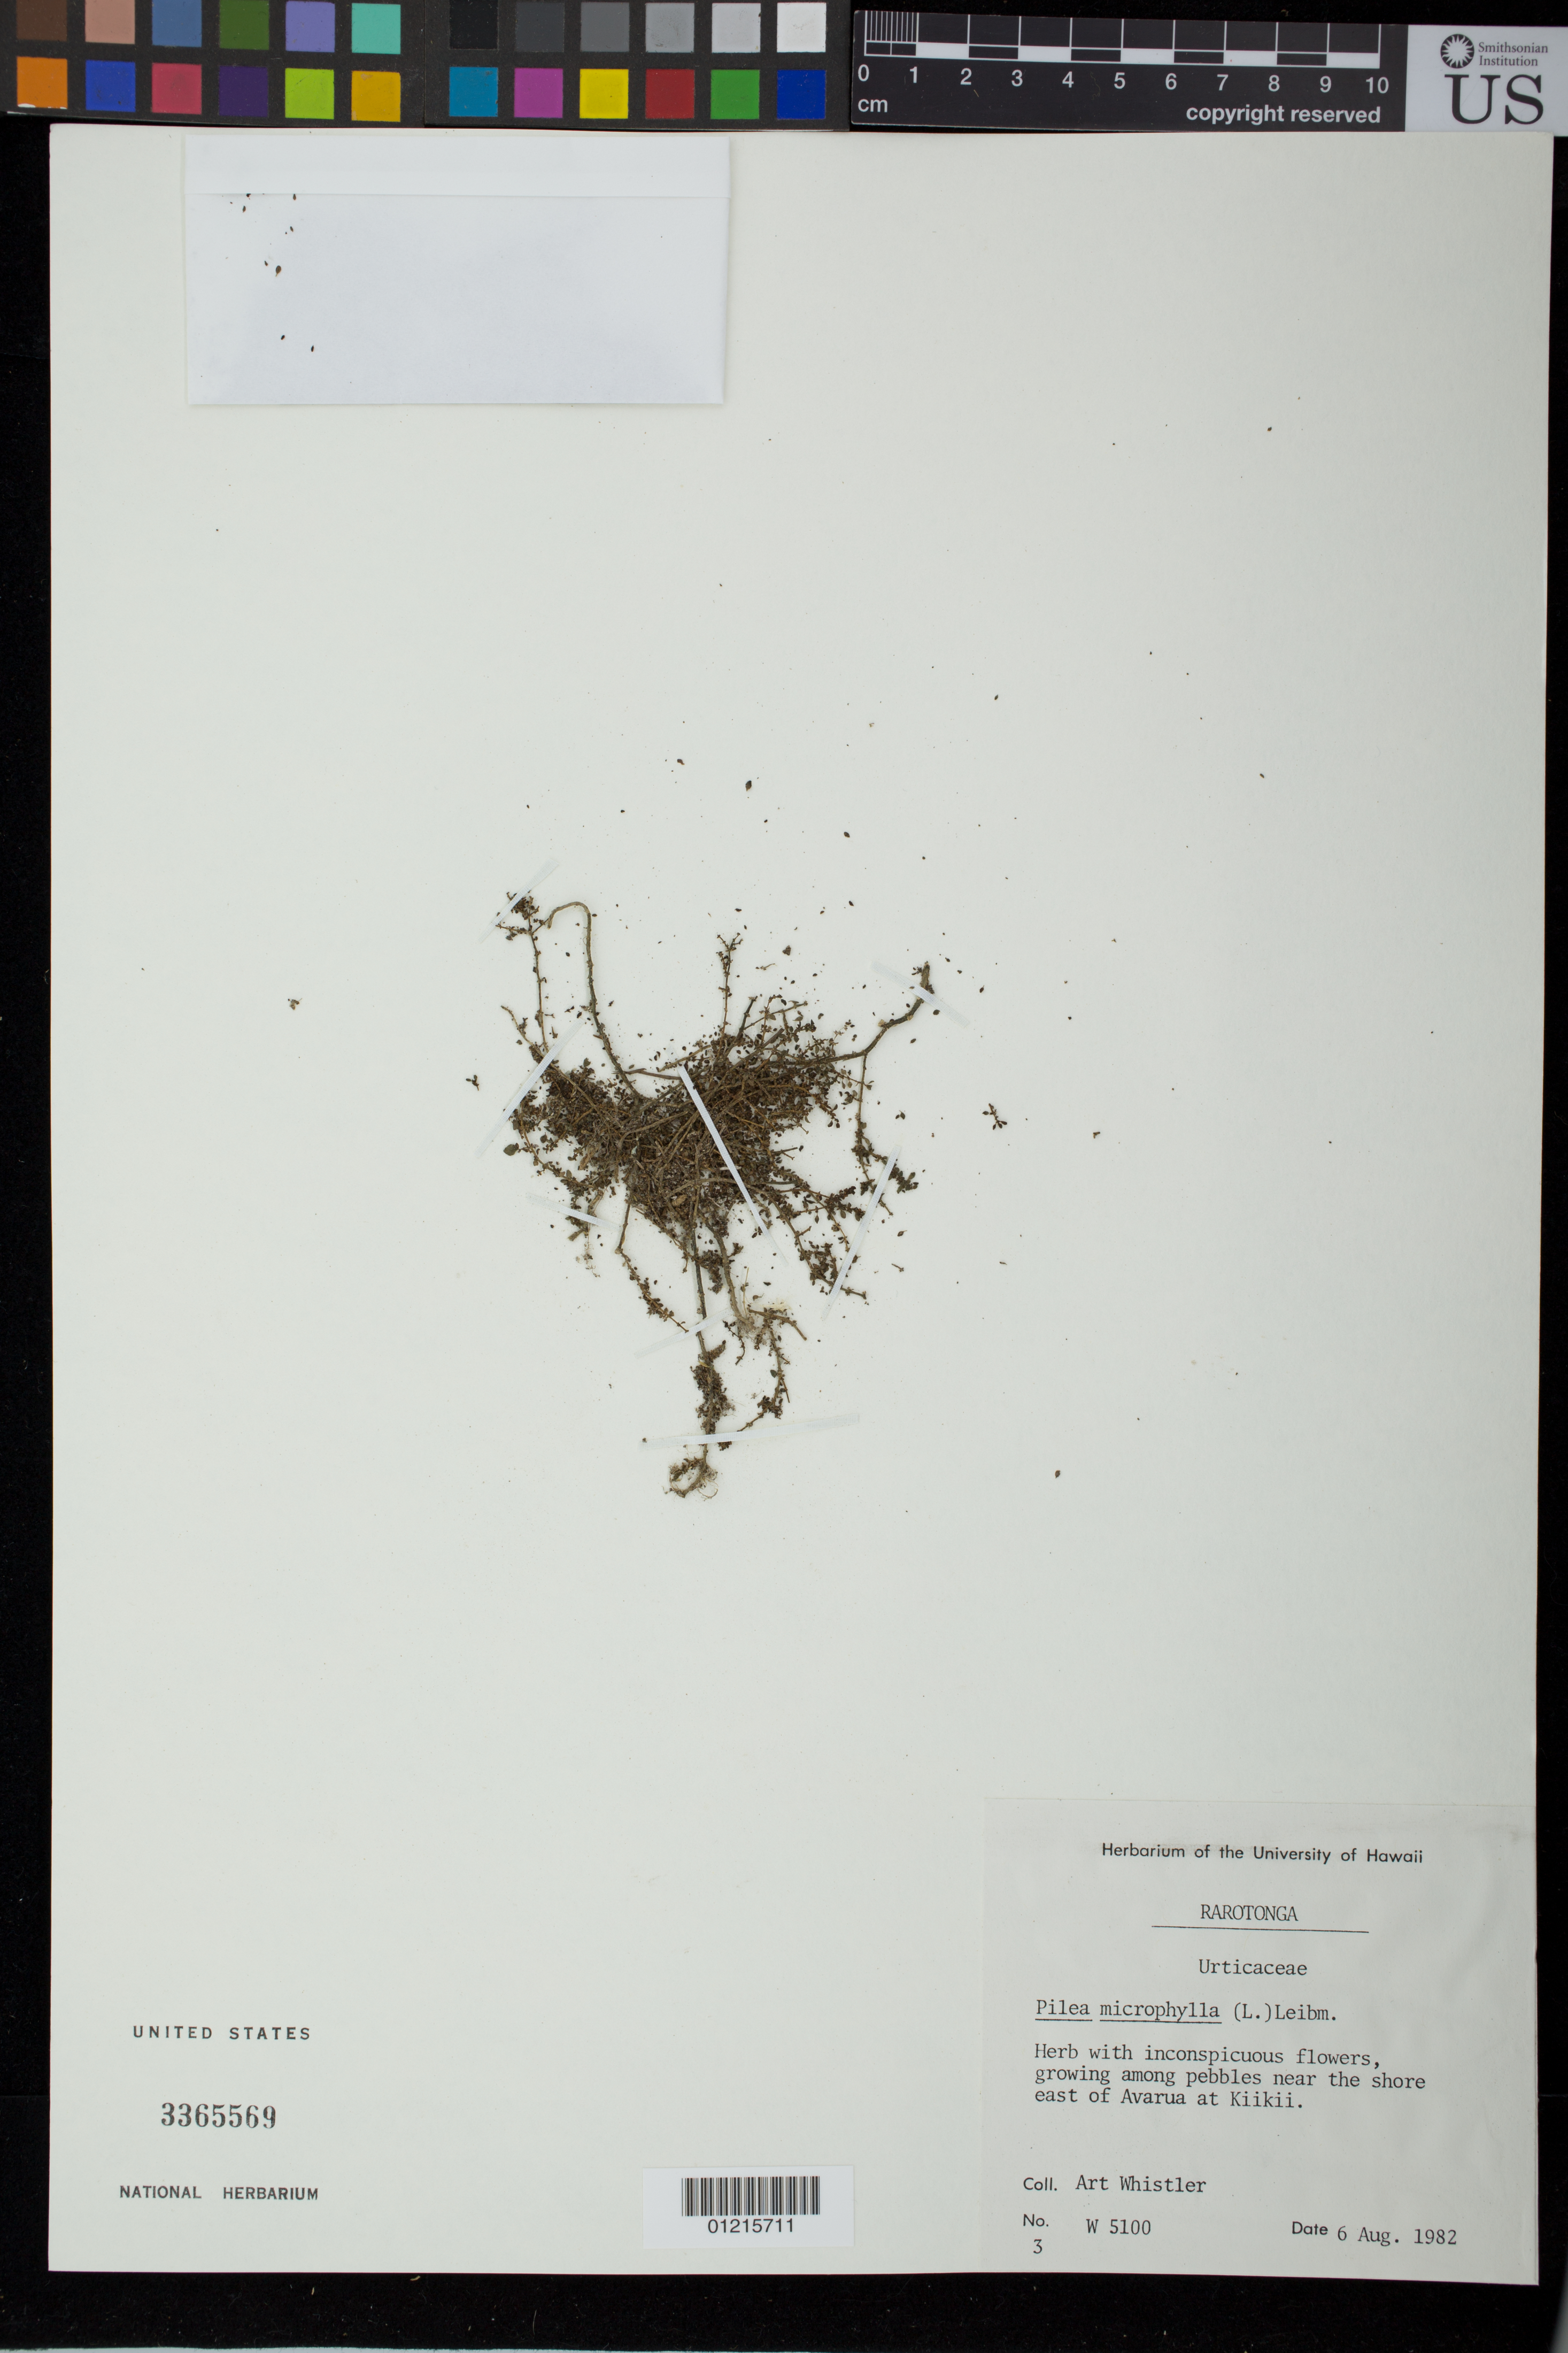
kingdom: Plantae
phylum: Tracheophyta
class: Magnoliopsida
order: Rosales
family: Urticaceae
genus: Pilea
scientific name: Pilea microphylla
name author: (L.) Liebm.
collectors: A. Whistler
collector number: W 5100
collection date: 1982-08-06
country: Cook Islands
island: Rarotonga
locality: Near the shore east of Avarua at Kiikii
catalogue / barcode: US 3365569